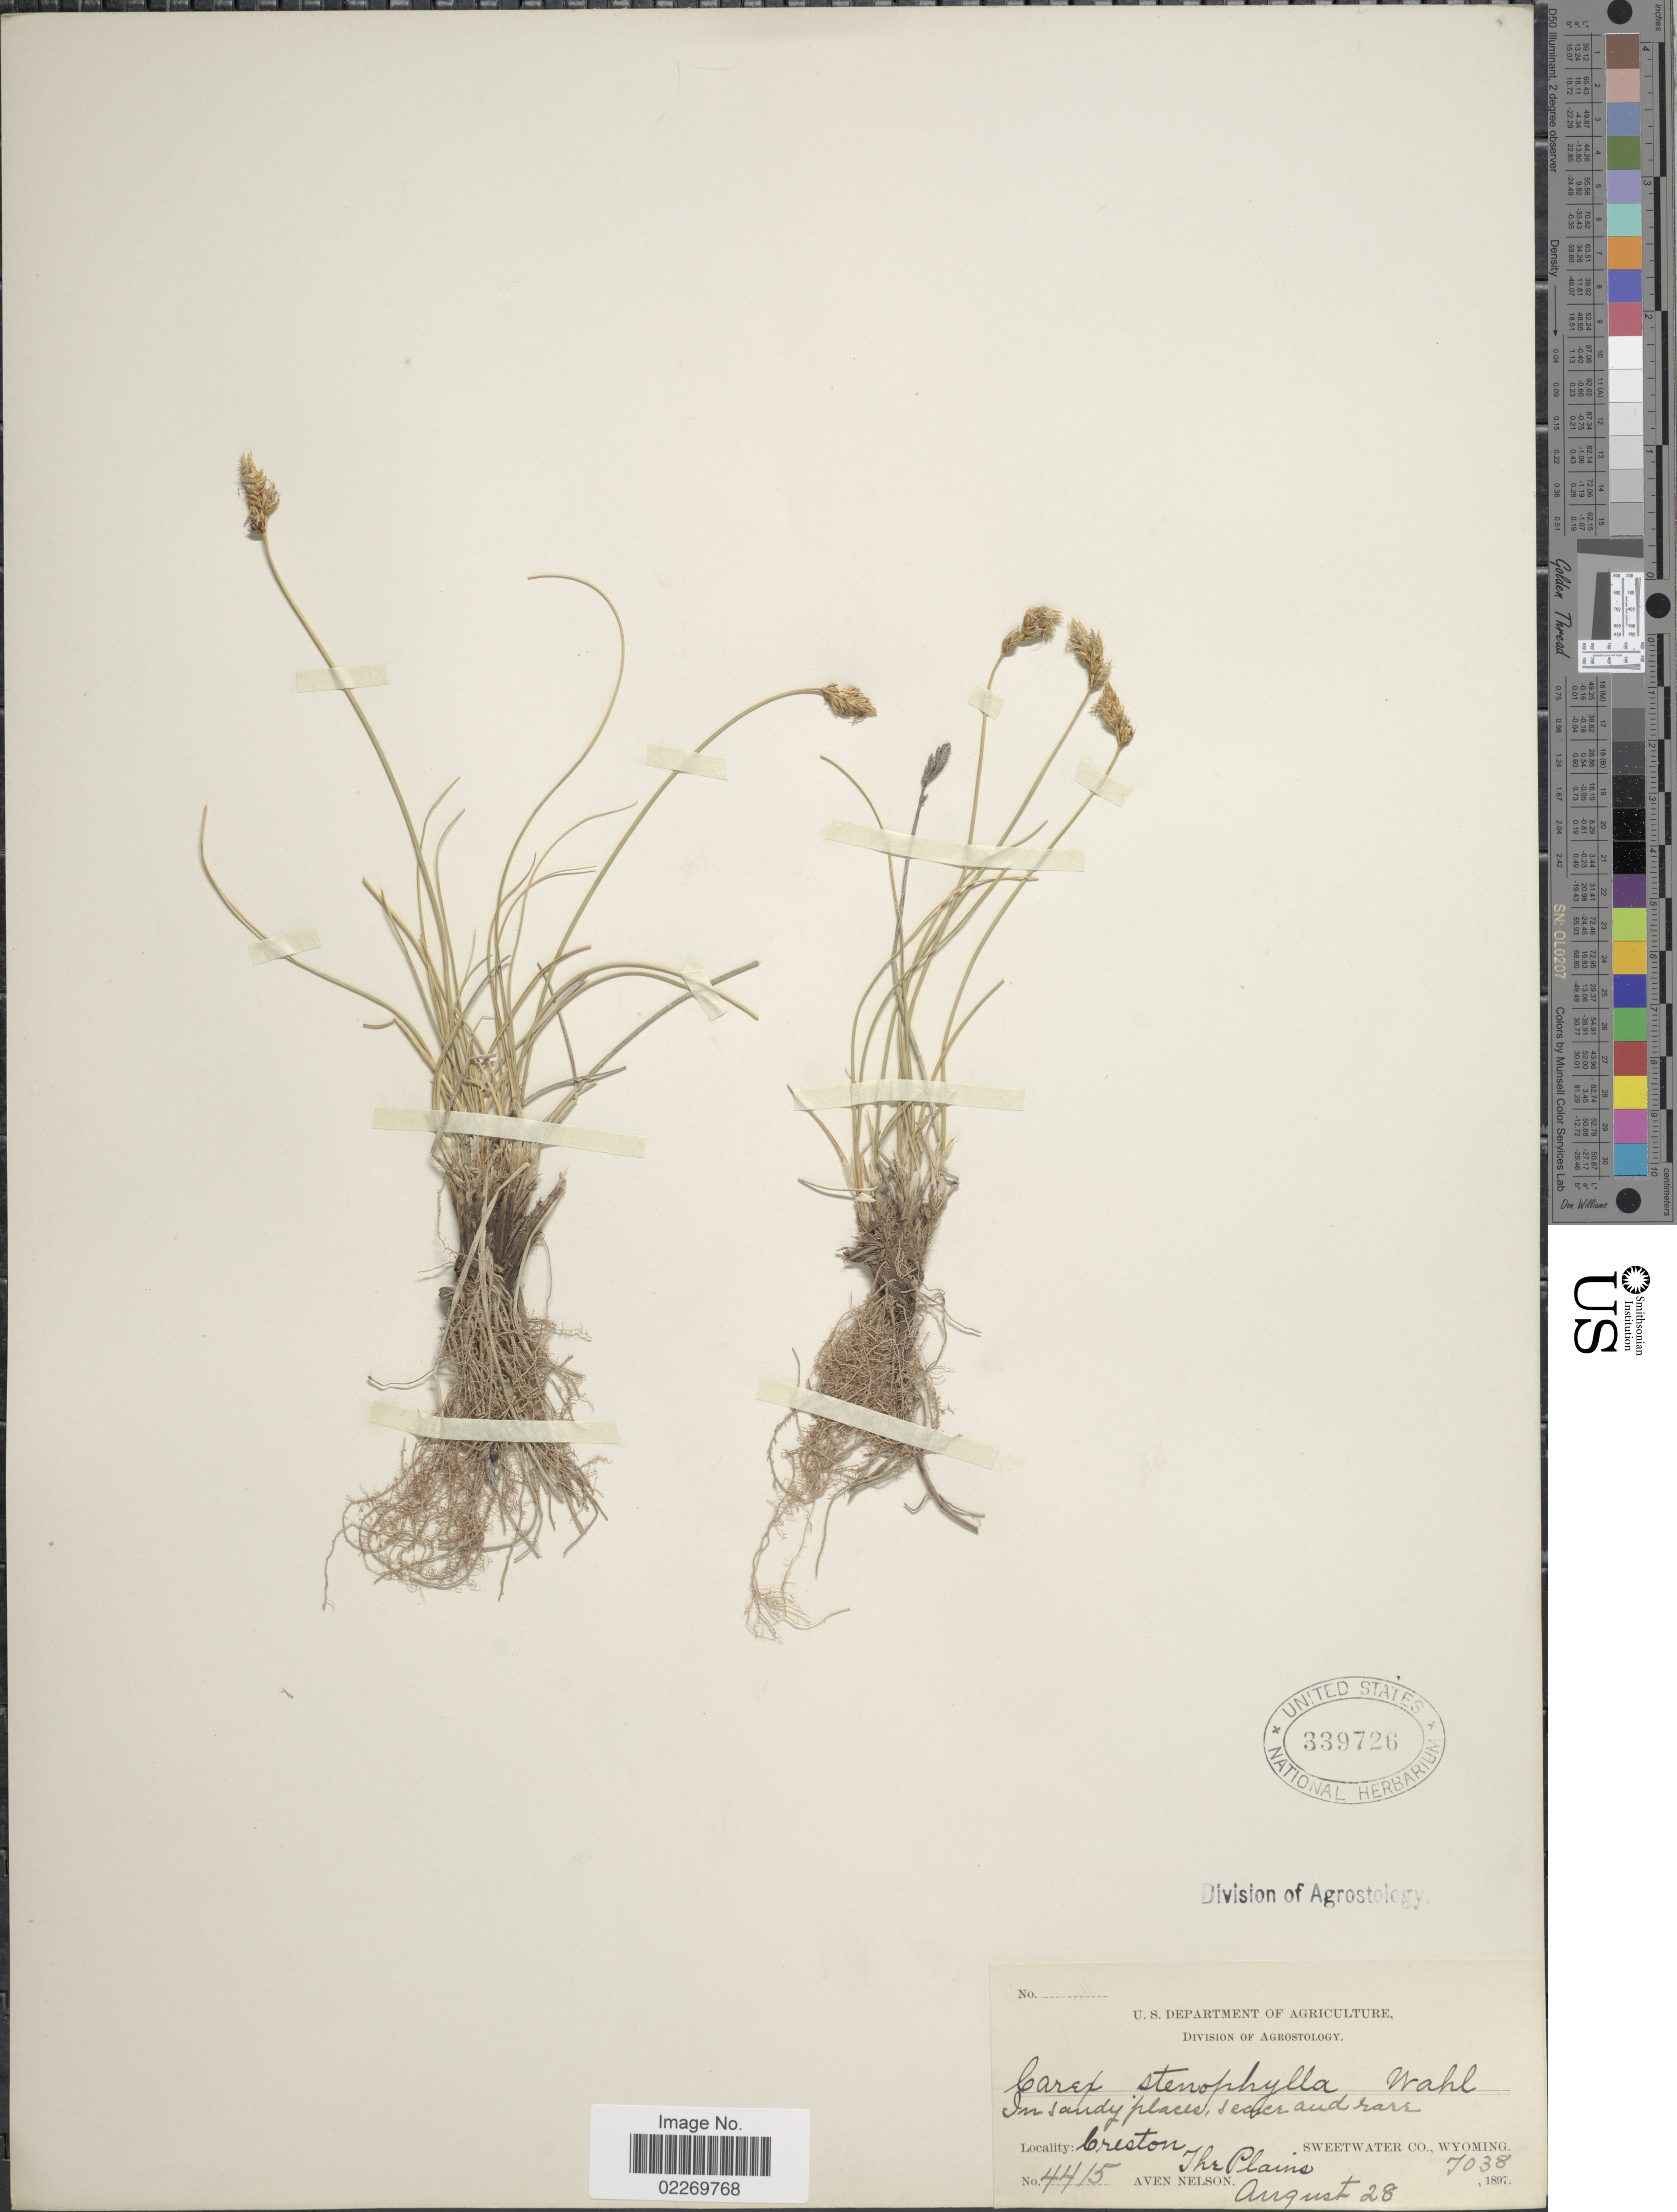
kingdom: Plantae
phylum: Tracheophyta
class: Liliopsida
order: Poales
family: Cyperaceae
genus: Carex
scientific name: Carex eleocharis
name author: L.H. Bailey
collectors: A. Nelson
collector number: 4415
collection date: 1897-08-28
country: United States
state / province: Wyoming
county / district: Sweetwater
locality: In sandy places,. Creston, The Plains, Sweetwater Co.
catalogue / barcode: US 339726